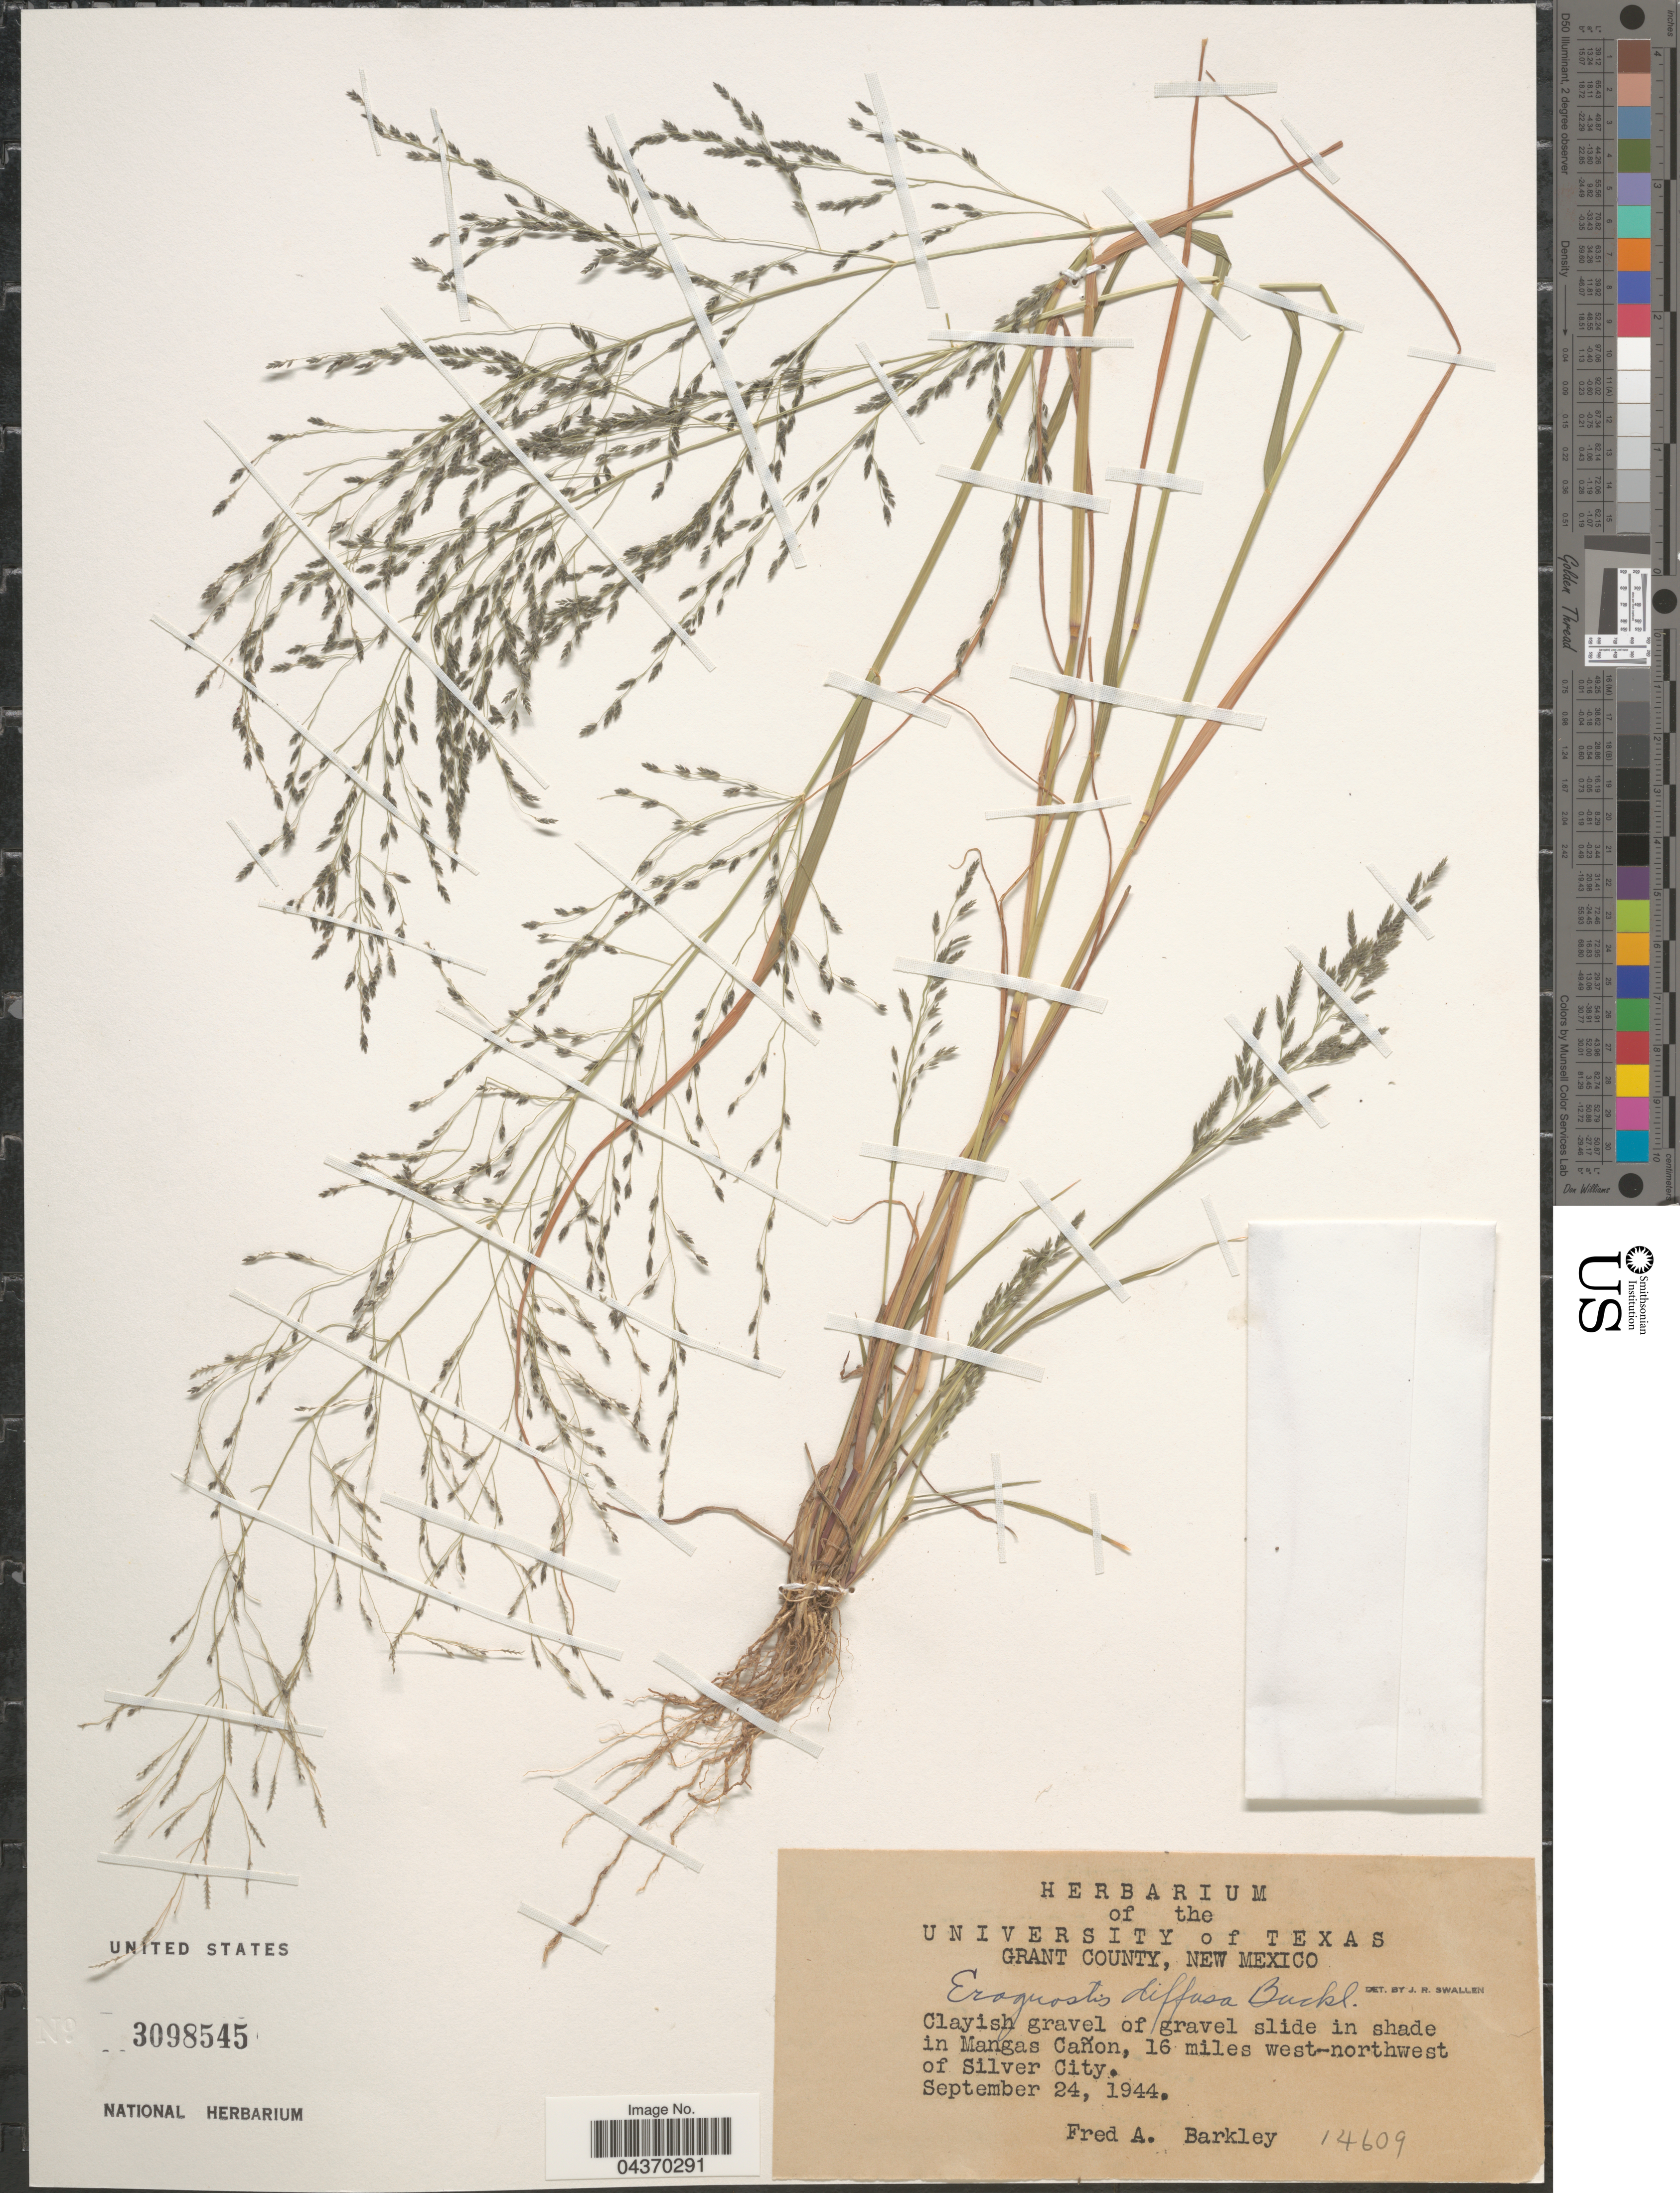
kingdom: Plantae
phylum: Tracheophyta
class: Liliopsida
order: Poales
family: Poaceae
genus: Eragrostis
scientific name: Eragrostis pectinacea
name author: (Michx.) Nees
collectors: F. A. Barkley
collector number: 14609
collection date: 1944-09-24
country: United States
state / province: New Mexico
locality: Grant County. In Shade in Mangas Cañon, 16 miles west-northwest of Silver City.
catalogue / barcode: US 3098545